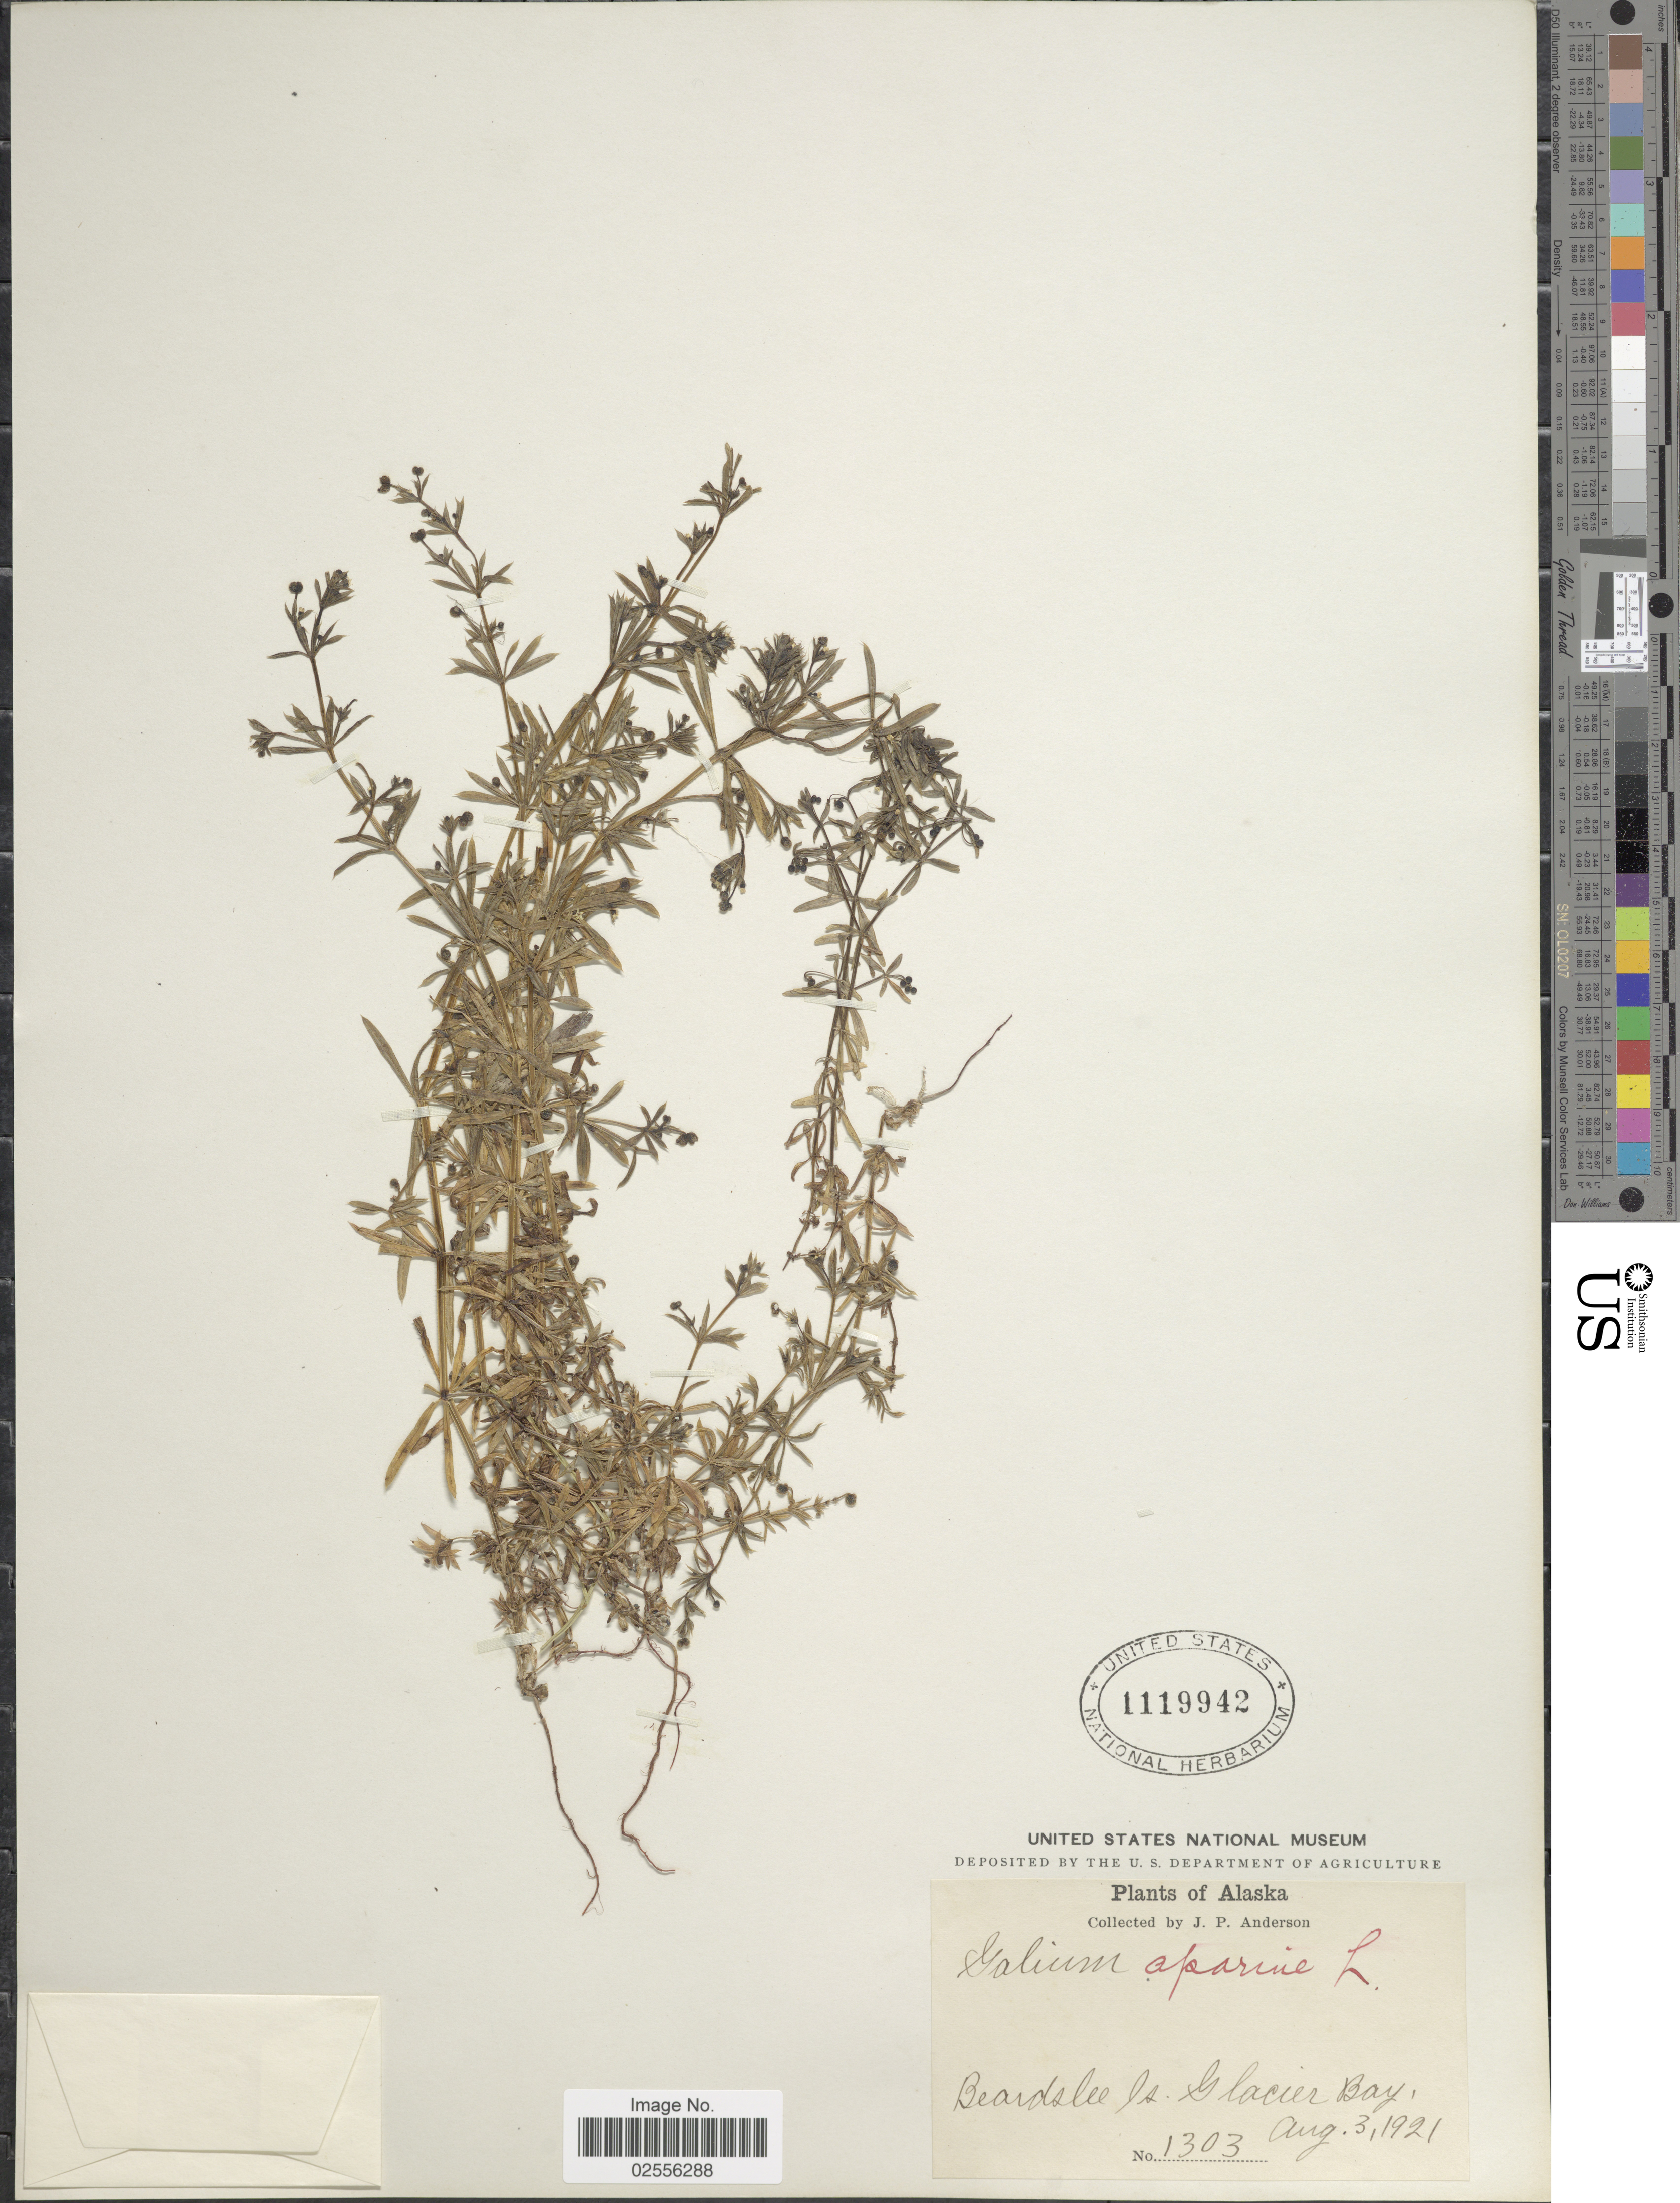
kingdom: Plantae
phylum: Tracheophyta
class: Magnoliopsida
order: Gentianales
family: Rubiaceae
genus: Galium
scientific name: Galium aparine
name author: L.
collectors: J. P. Anderson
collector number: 1303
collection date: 1921-08-03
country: United States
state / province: Alaska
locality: Beardslee Is. Glacier Bay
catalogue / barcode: US 1119942